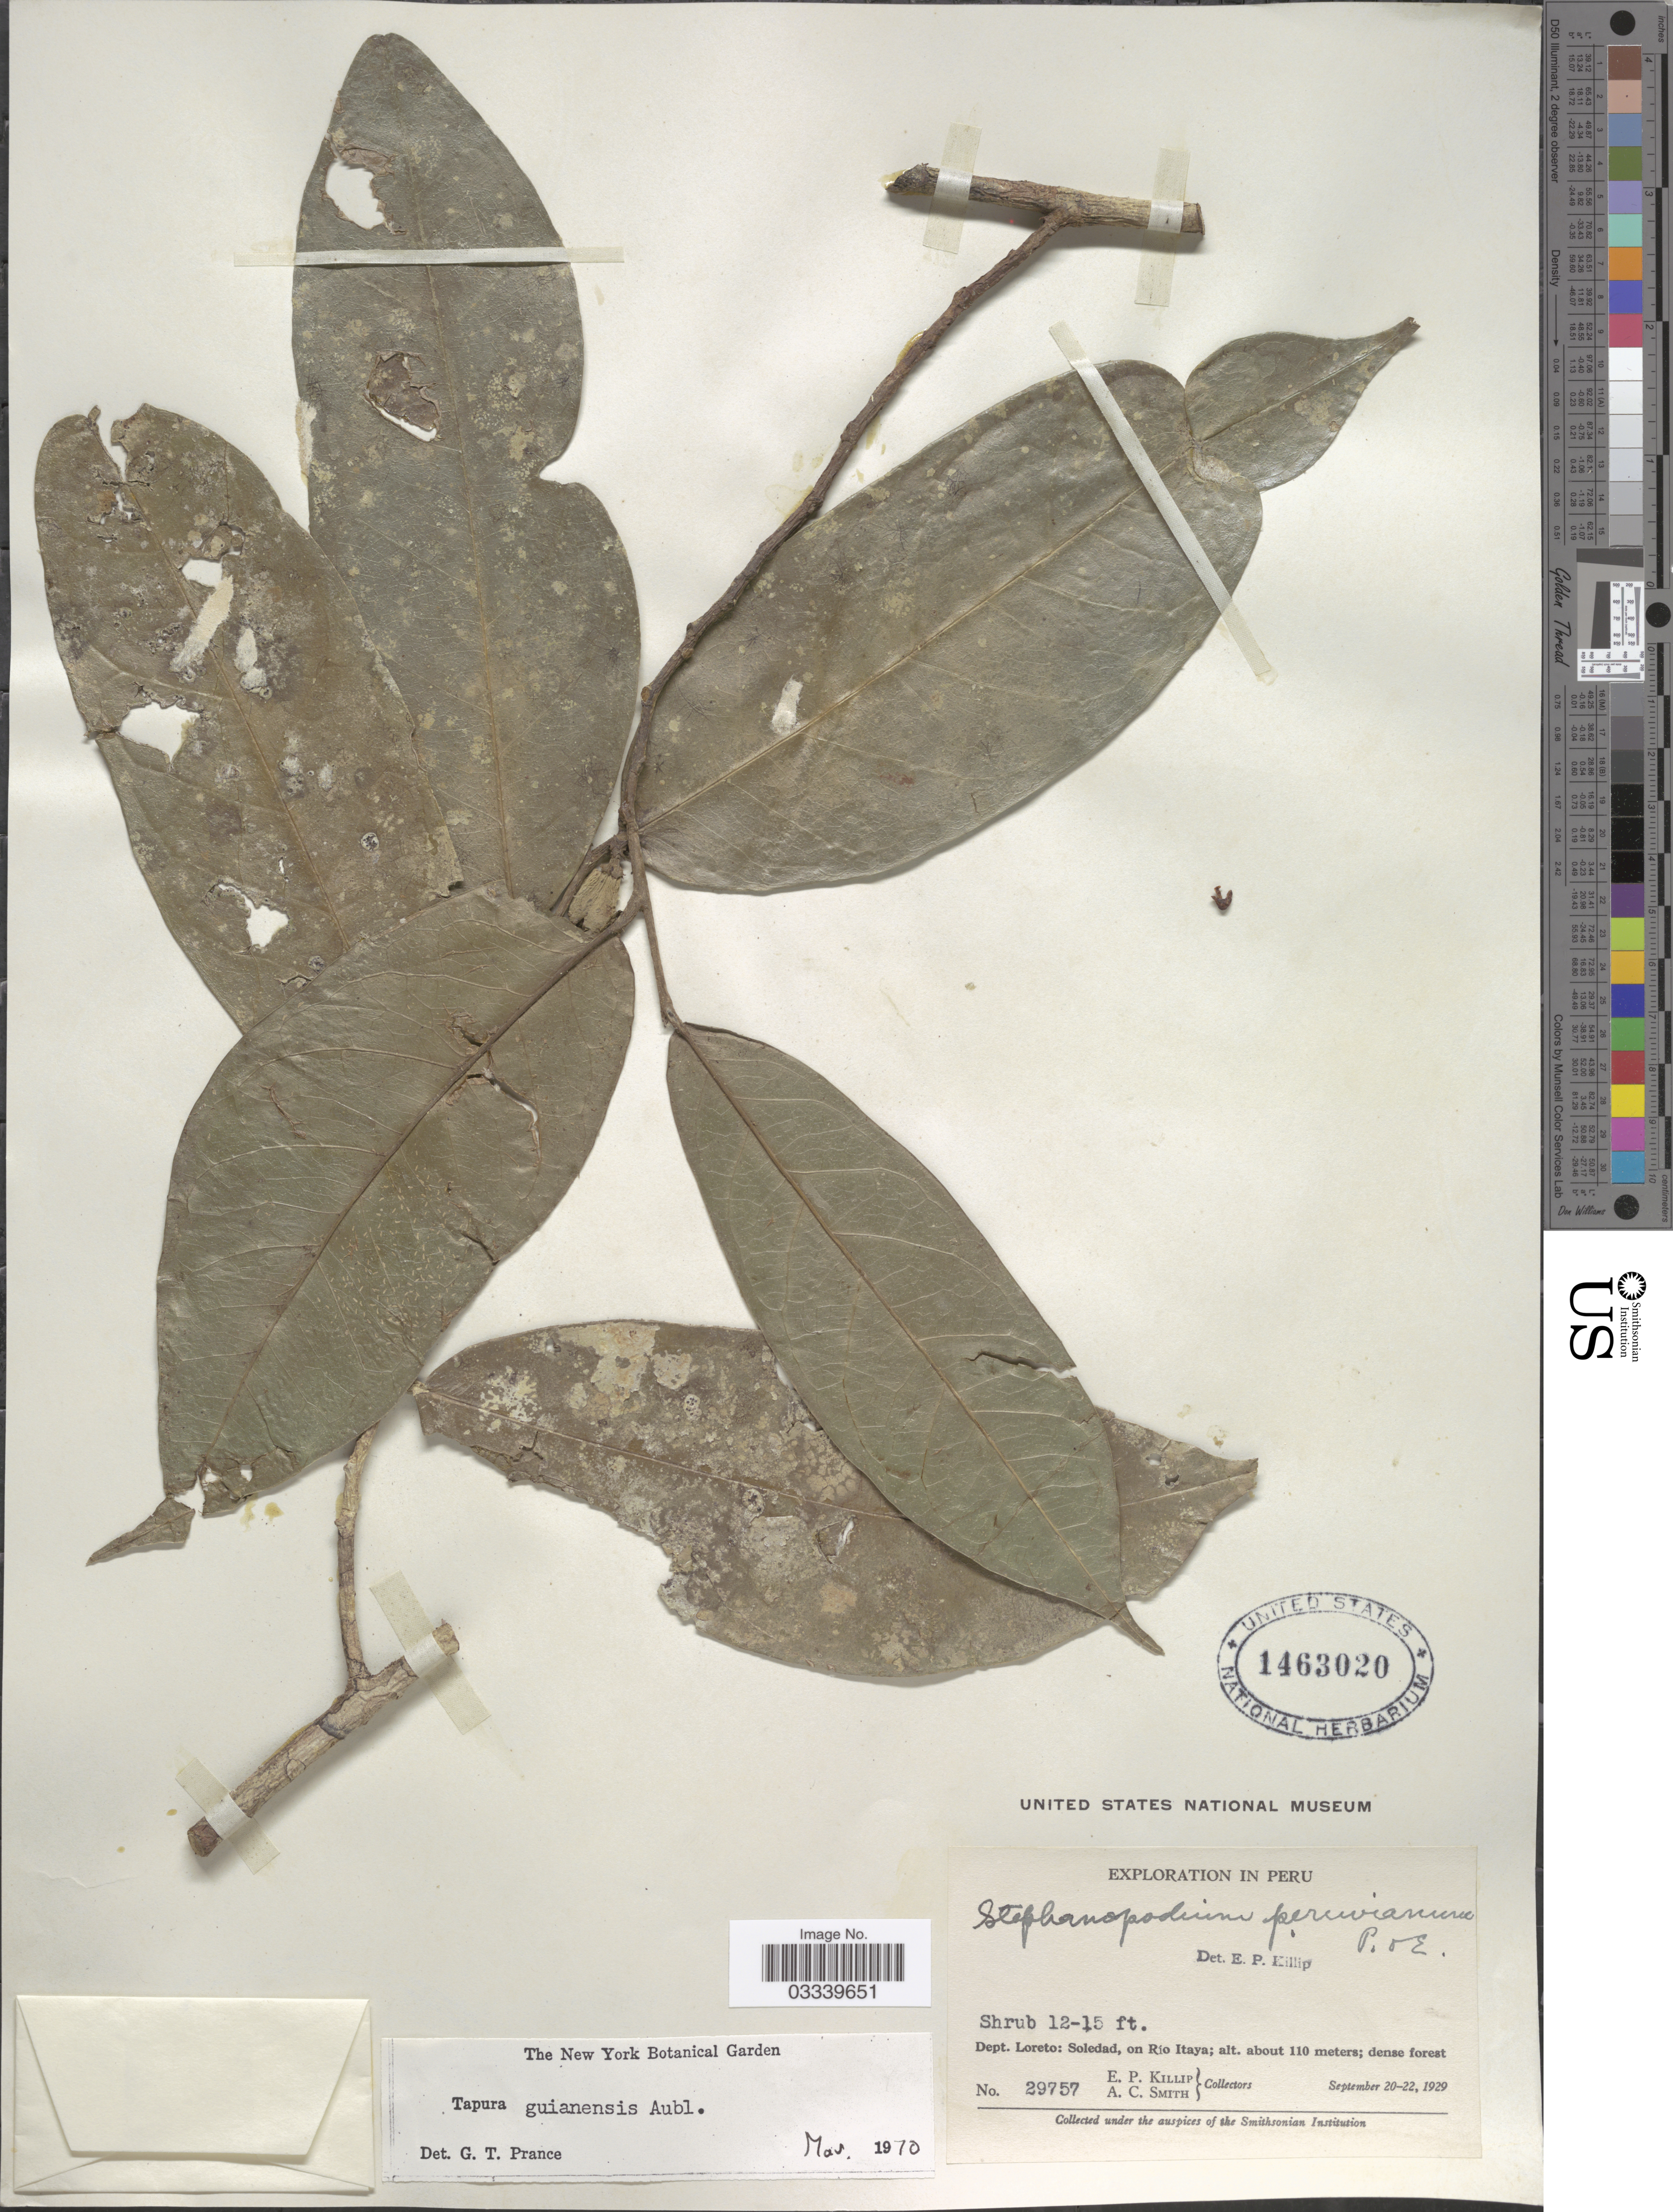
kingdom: Plantae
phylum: Tracheophyta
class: Magnoliopsida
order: Malpighiales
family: Dichapetalaceae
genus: Tapura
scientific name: Tapura guianensis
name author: Aubl.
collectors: E. P. Killip & A. C. Smith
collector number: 29757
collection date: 1929-09-20/1929-09-22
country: Peru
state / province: Loreto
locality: Dept. Loreto: Soledad, on Rio Itaya.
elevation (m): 110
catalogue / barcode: US 1463020